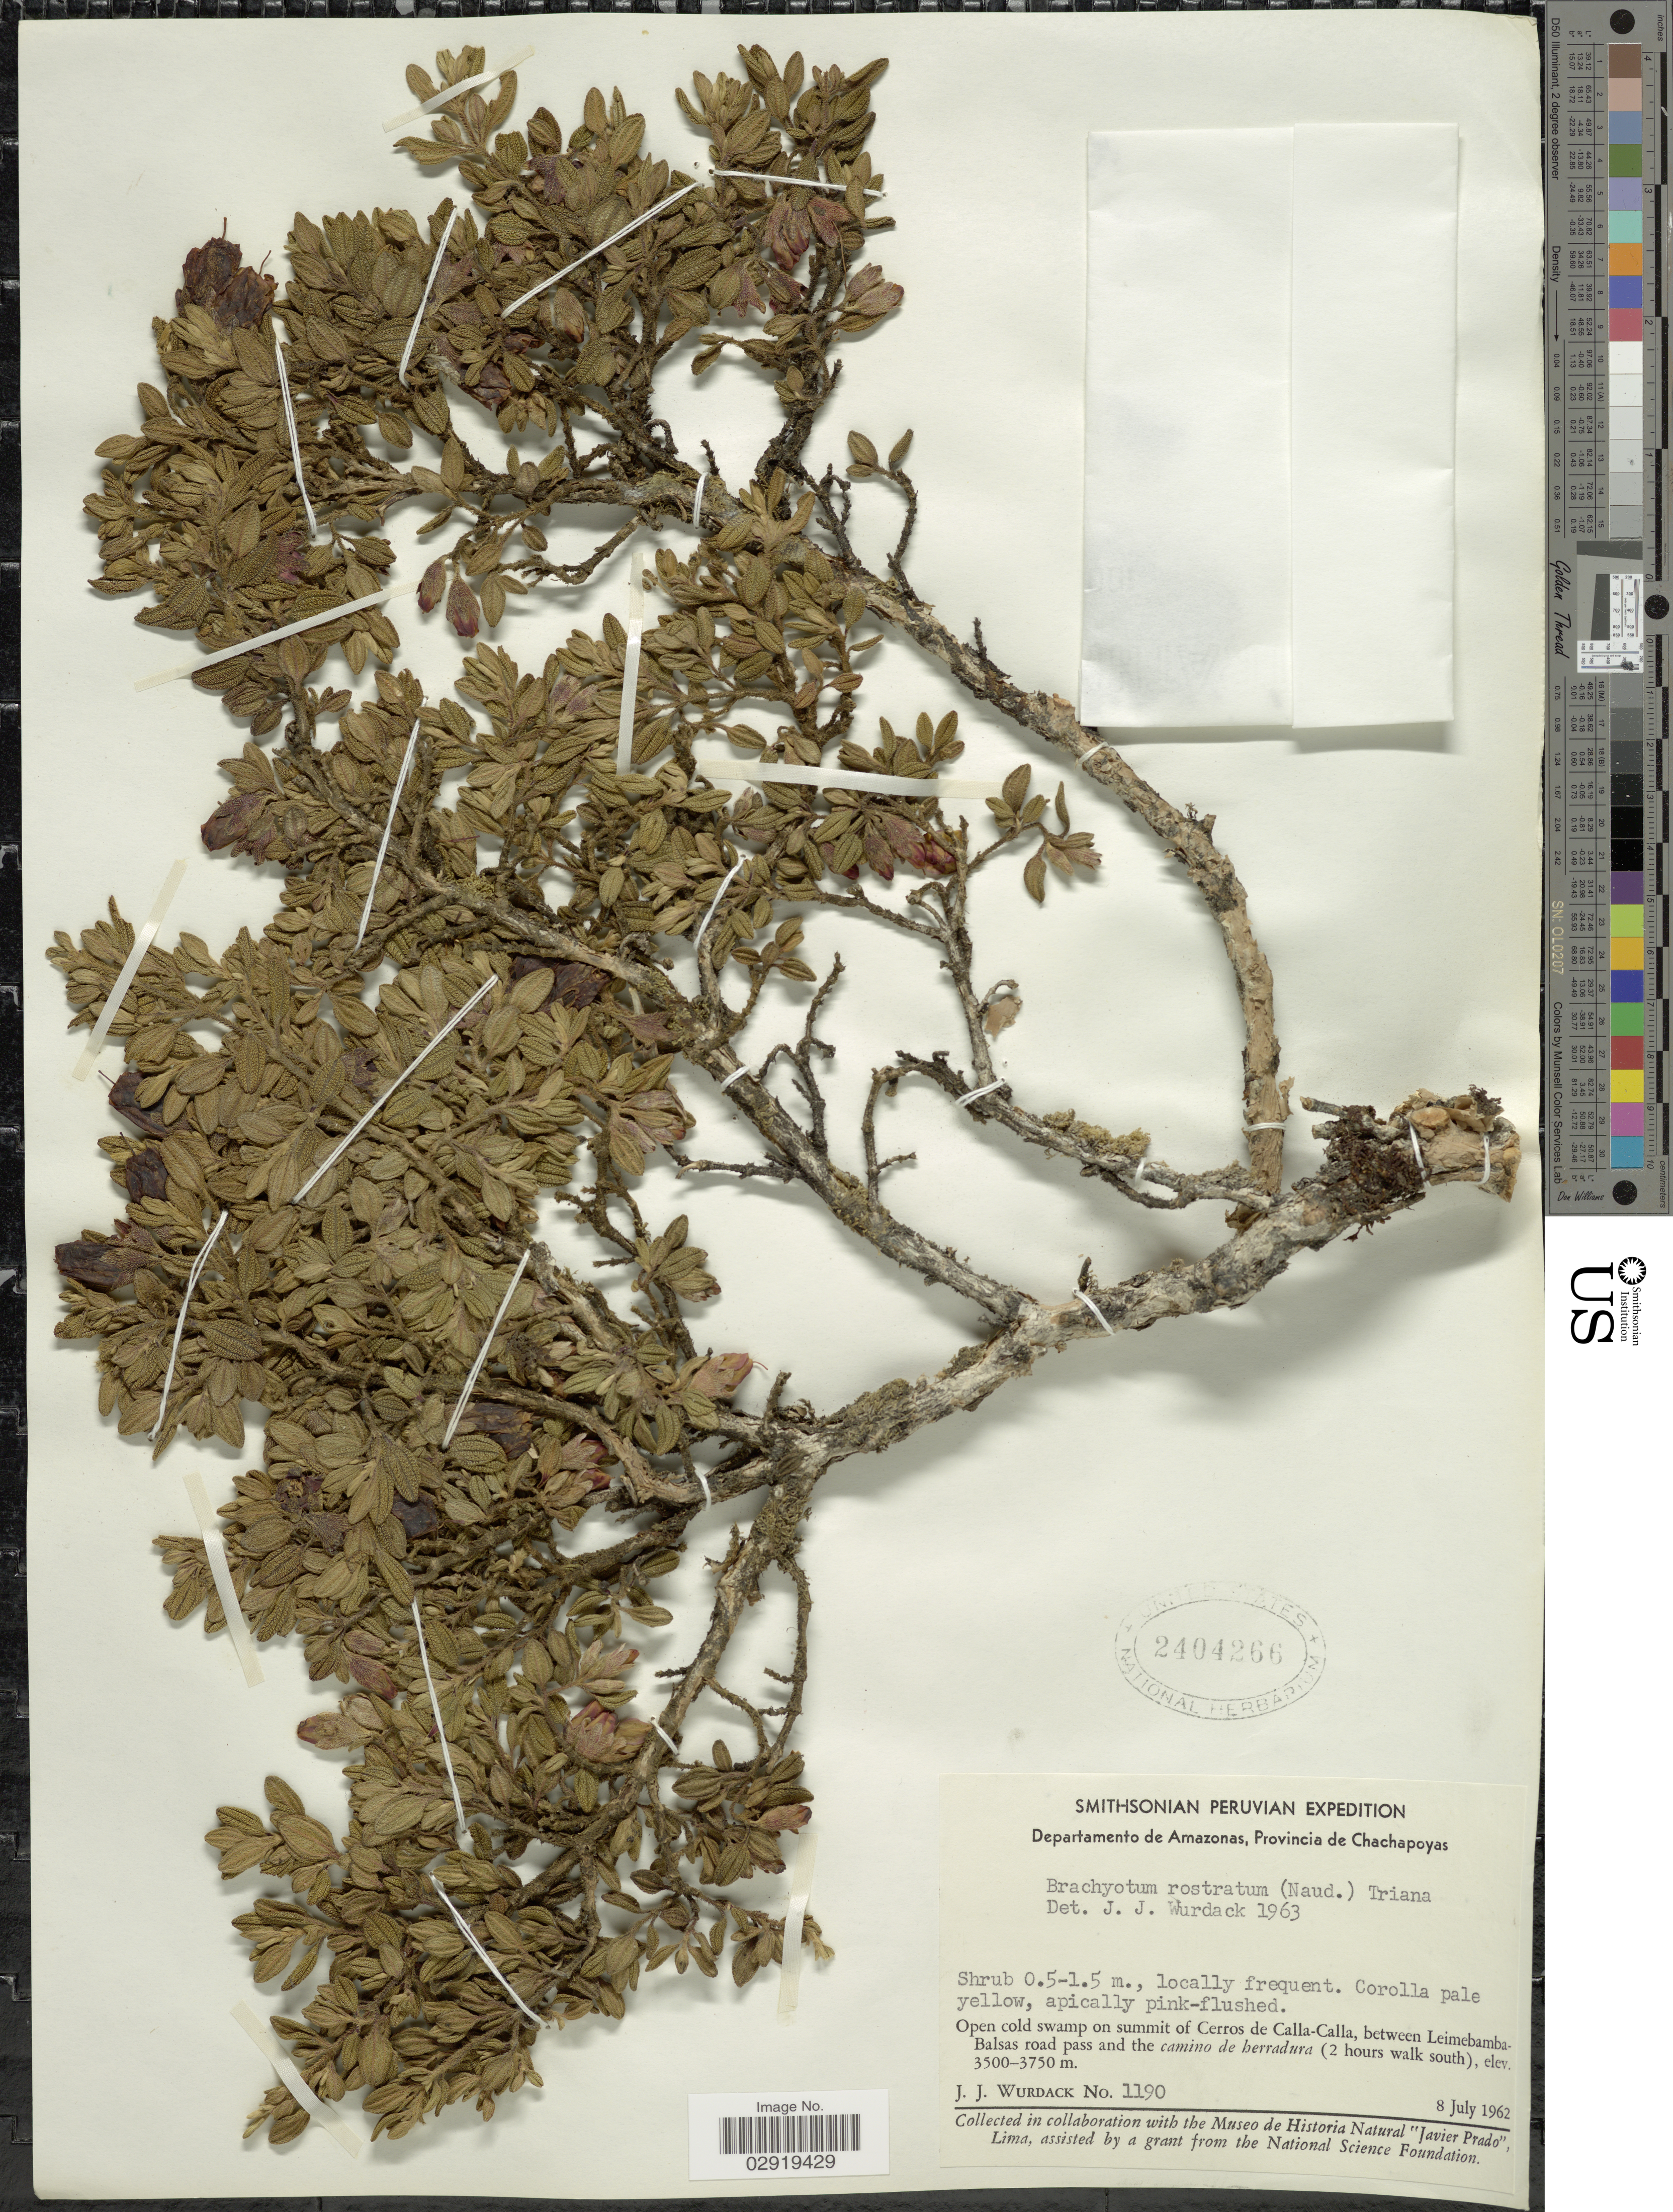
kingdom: Plantae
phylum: Tracheophyta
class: Magnoliopsida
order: Myrtales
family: Melastomataceae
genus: Brachyotum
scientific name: Brachyotum rostratum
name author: (Naudin) Triana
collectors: J. J. Wurdack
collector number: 1190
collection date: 1962-07-08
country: Peru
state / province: Amazonas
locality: Departamento de Amazonas, Provincia de Chachapoyas. Summit of Cerros de Calla-Calla, between Leimebamba-Balsas road pass and the camino de herradura (2 hours walk south).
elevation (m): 3500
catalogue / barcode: US 2404266